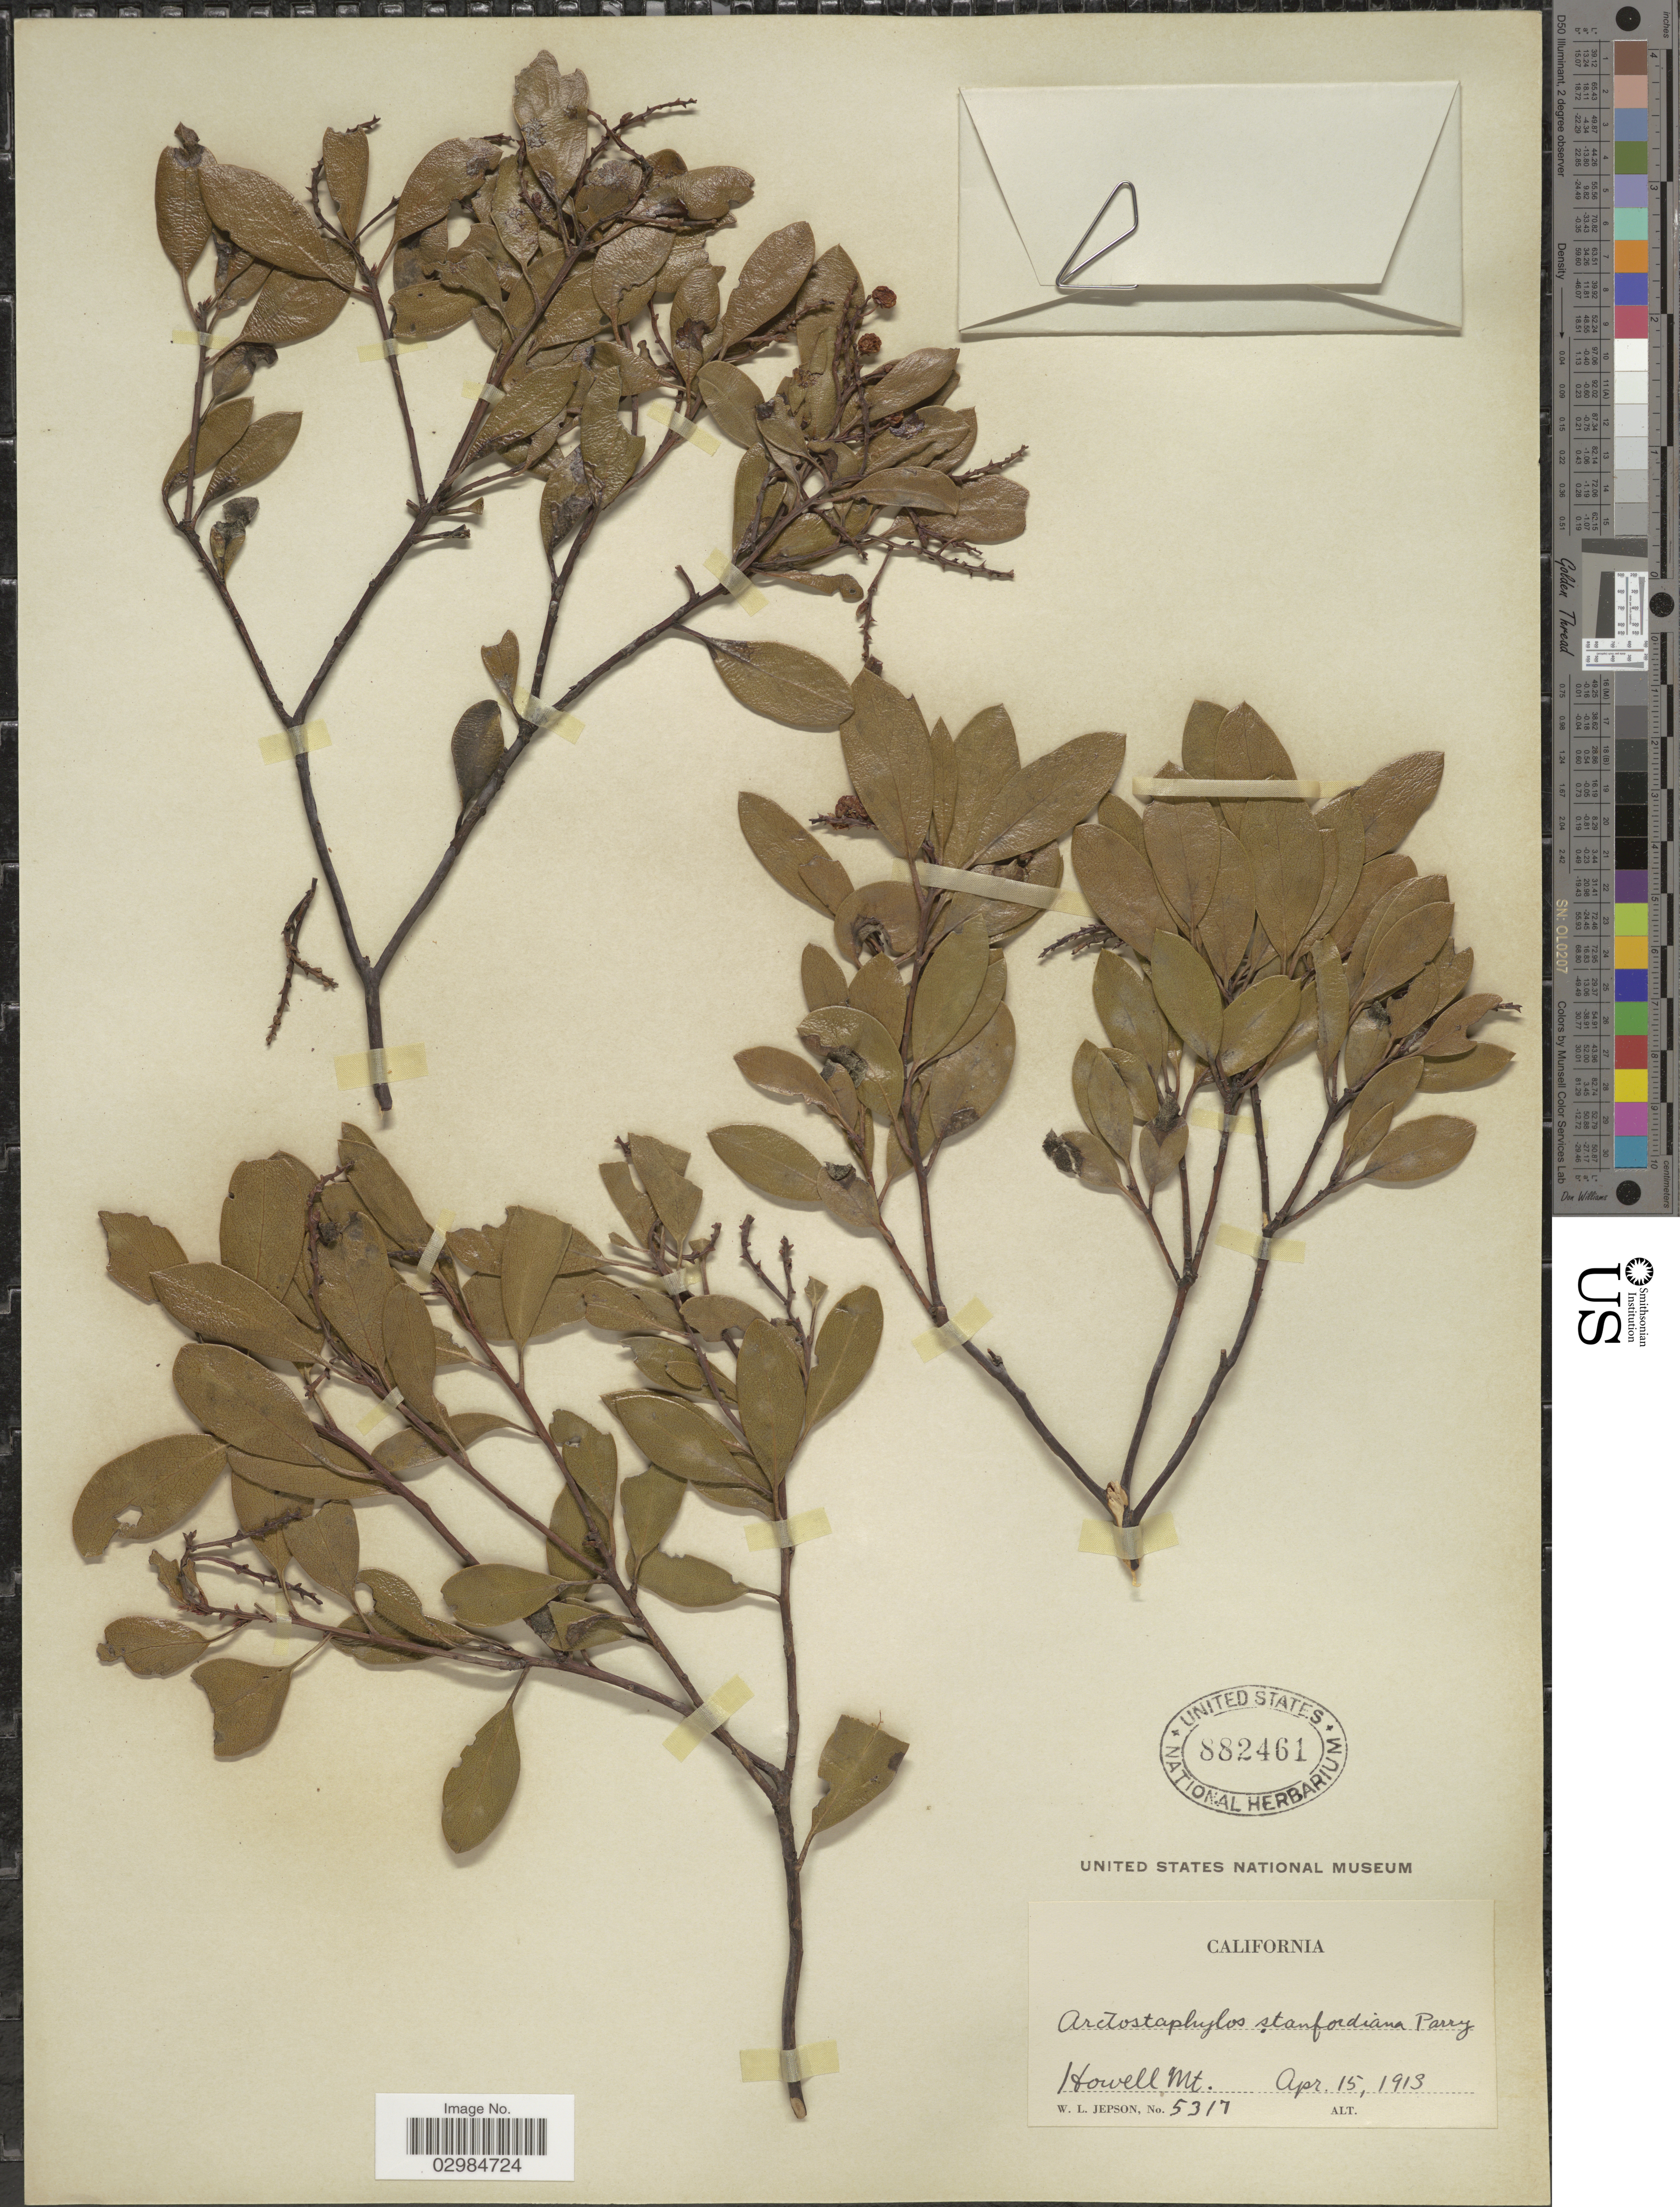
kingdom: Plantae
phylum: Tracheophyta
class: Magnoliopsida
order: Ericales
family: Ericaceae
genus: Arctostaphylos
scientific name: Arctostaphylos stanfordiana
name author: Parry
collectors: W. L. Jepson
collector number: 5317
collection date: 1913-04-15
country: United States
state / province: California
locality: Howell Mt.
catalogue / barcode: US 882461